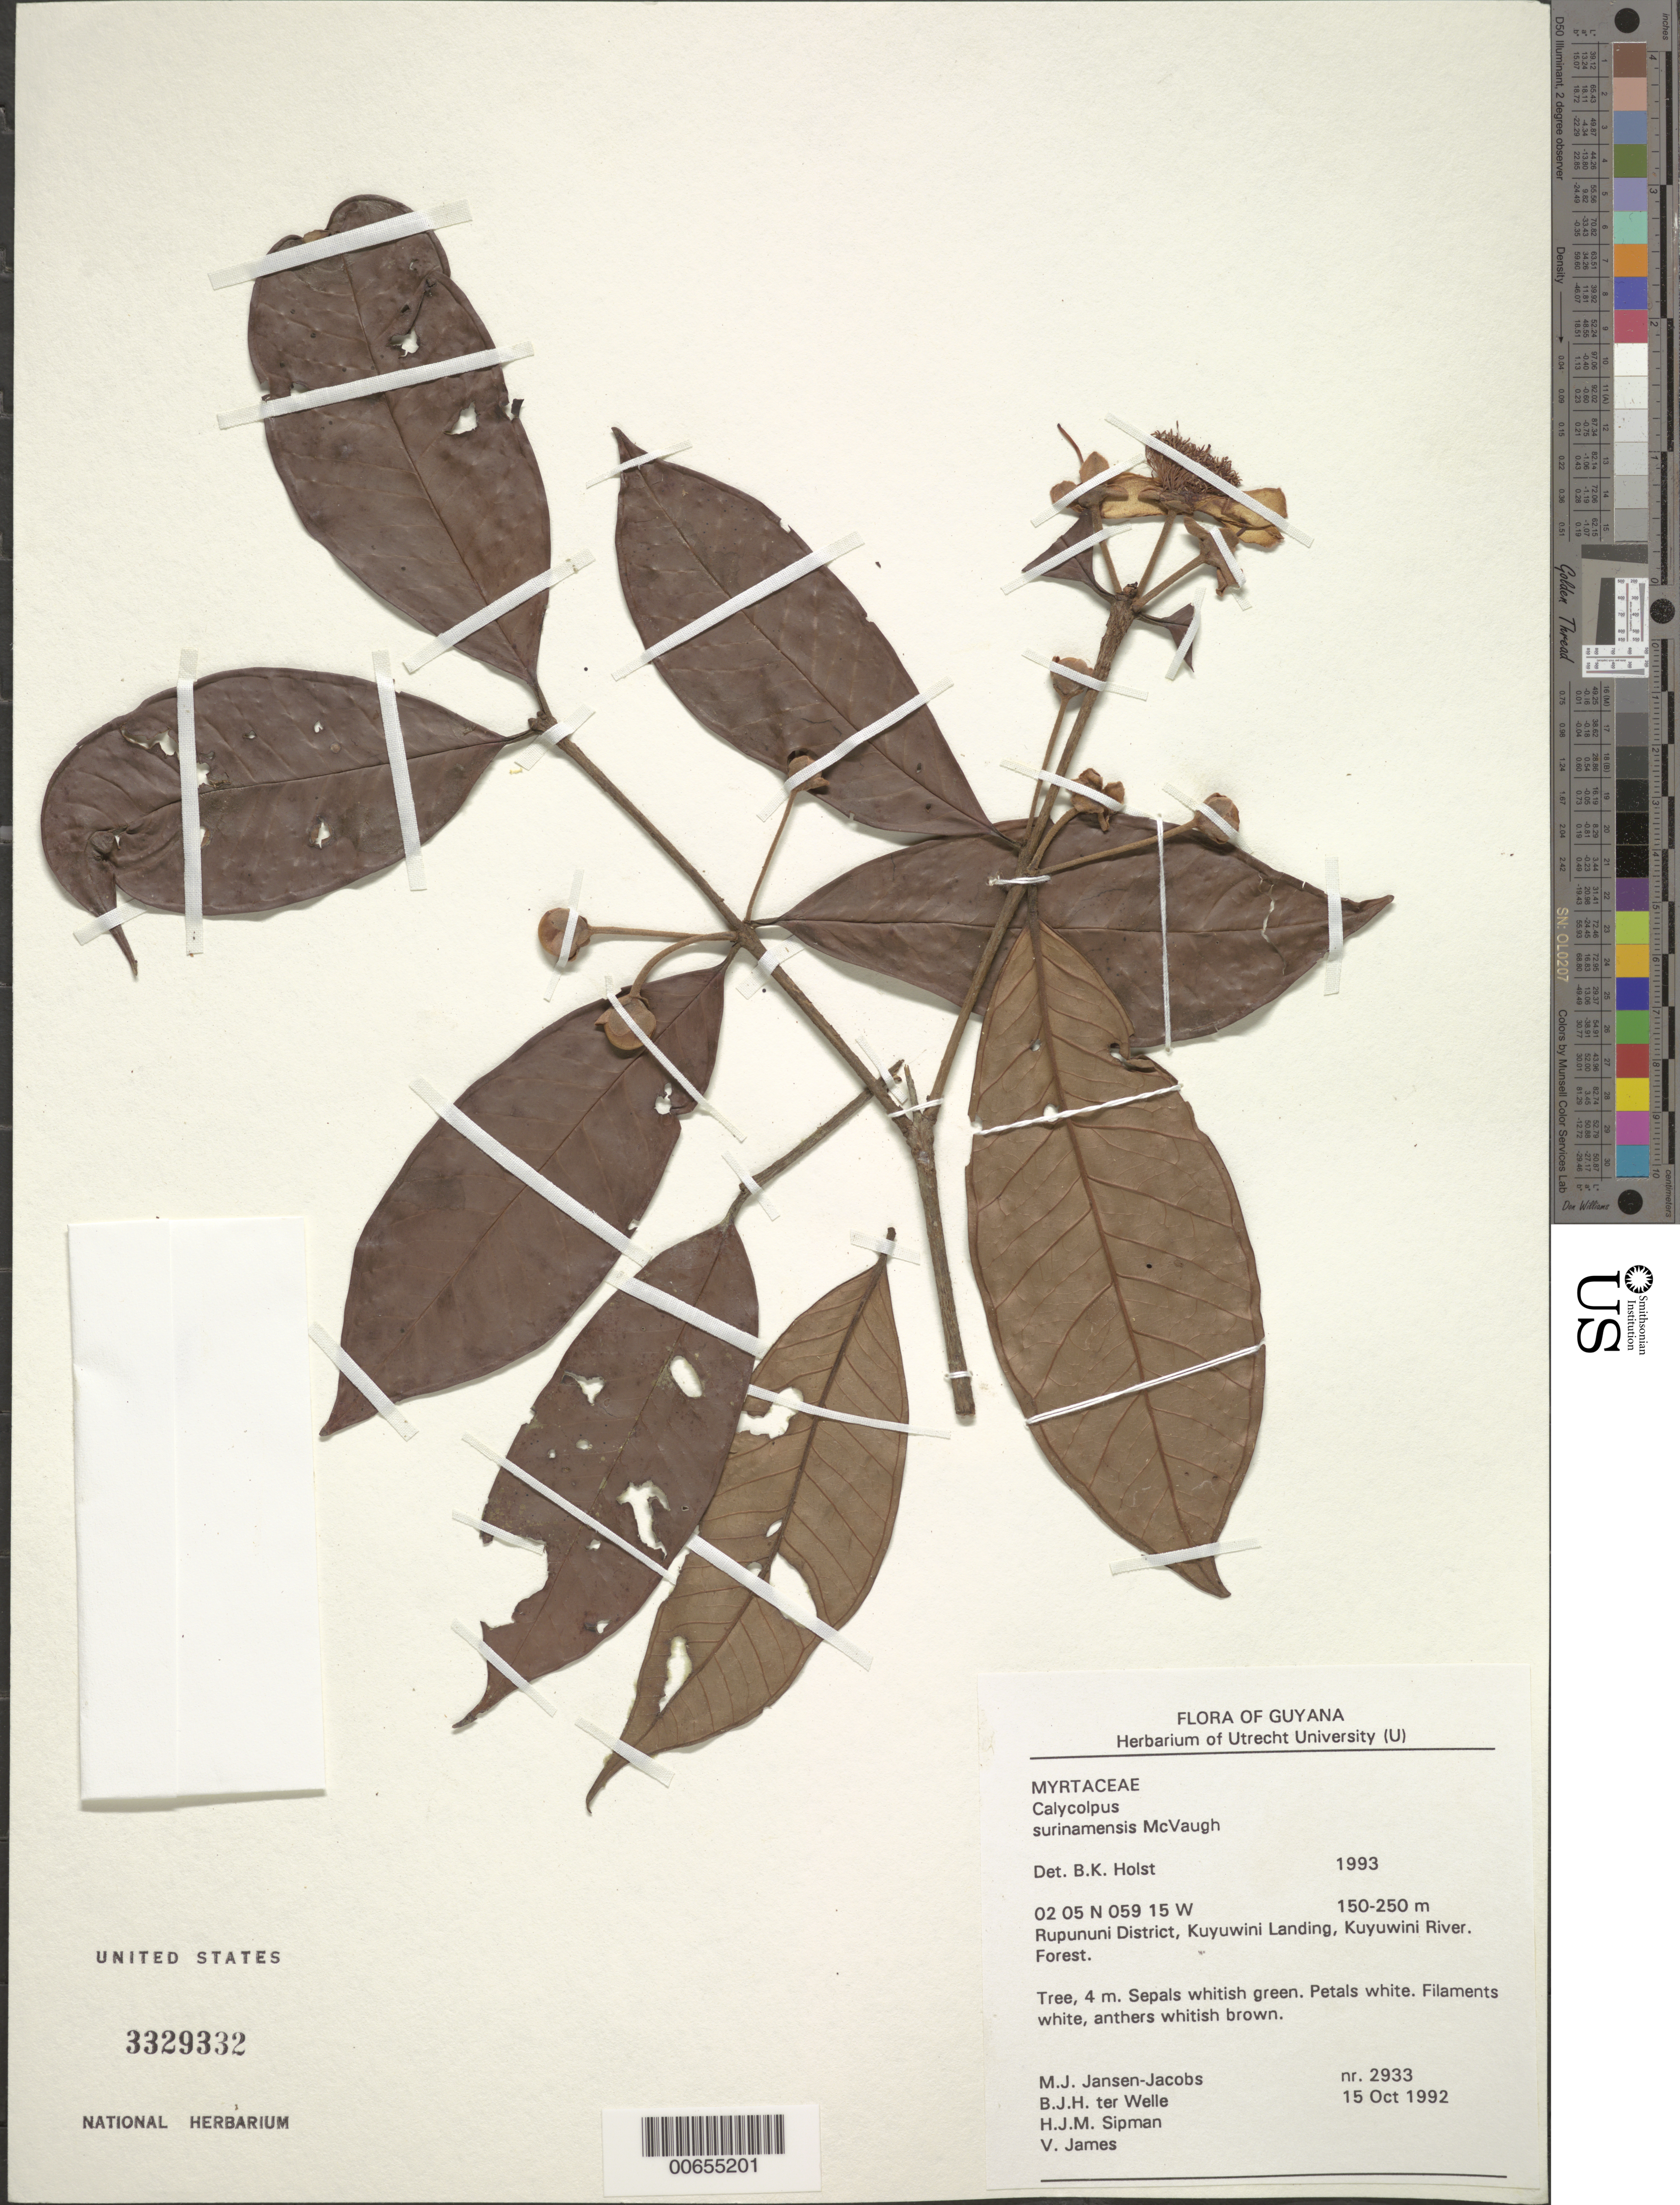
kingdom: Plantae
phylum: Tracheophyta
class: Magnoliopsida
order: Myrtales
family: Myrtaceae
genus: Calycolpus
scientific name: Calycolpus surinamensis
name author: McVaugh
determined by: Holst, Bruce K.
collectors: M. J. Jansen-Jacobs, B. Welle, H. J. M. Sipman & V. James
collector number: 2933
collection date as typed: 15-Oct-92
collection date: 1992-10-15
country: Guyana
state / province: U. Takutu-U. Essequibo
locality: Kuyuwini Landing, Kuyuwini River, Rupununi District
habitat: Forest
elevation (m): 150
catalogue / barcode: US 3329332